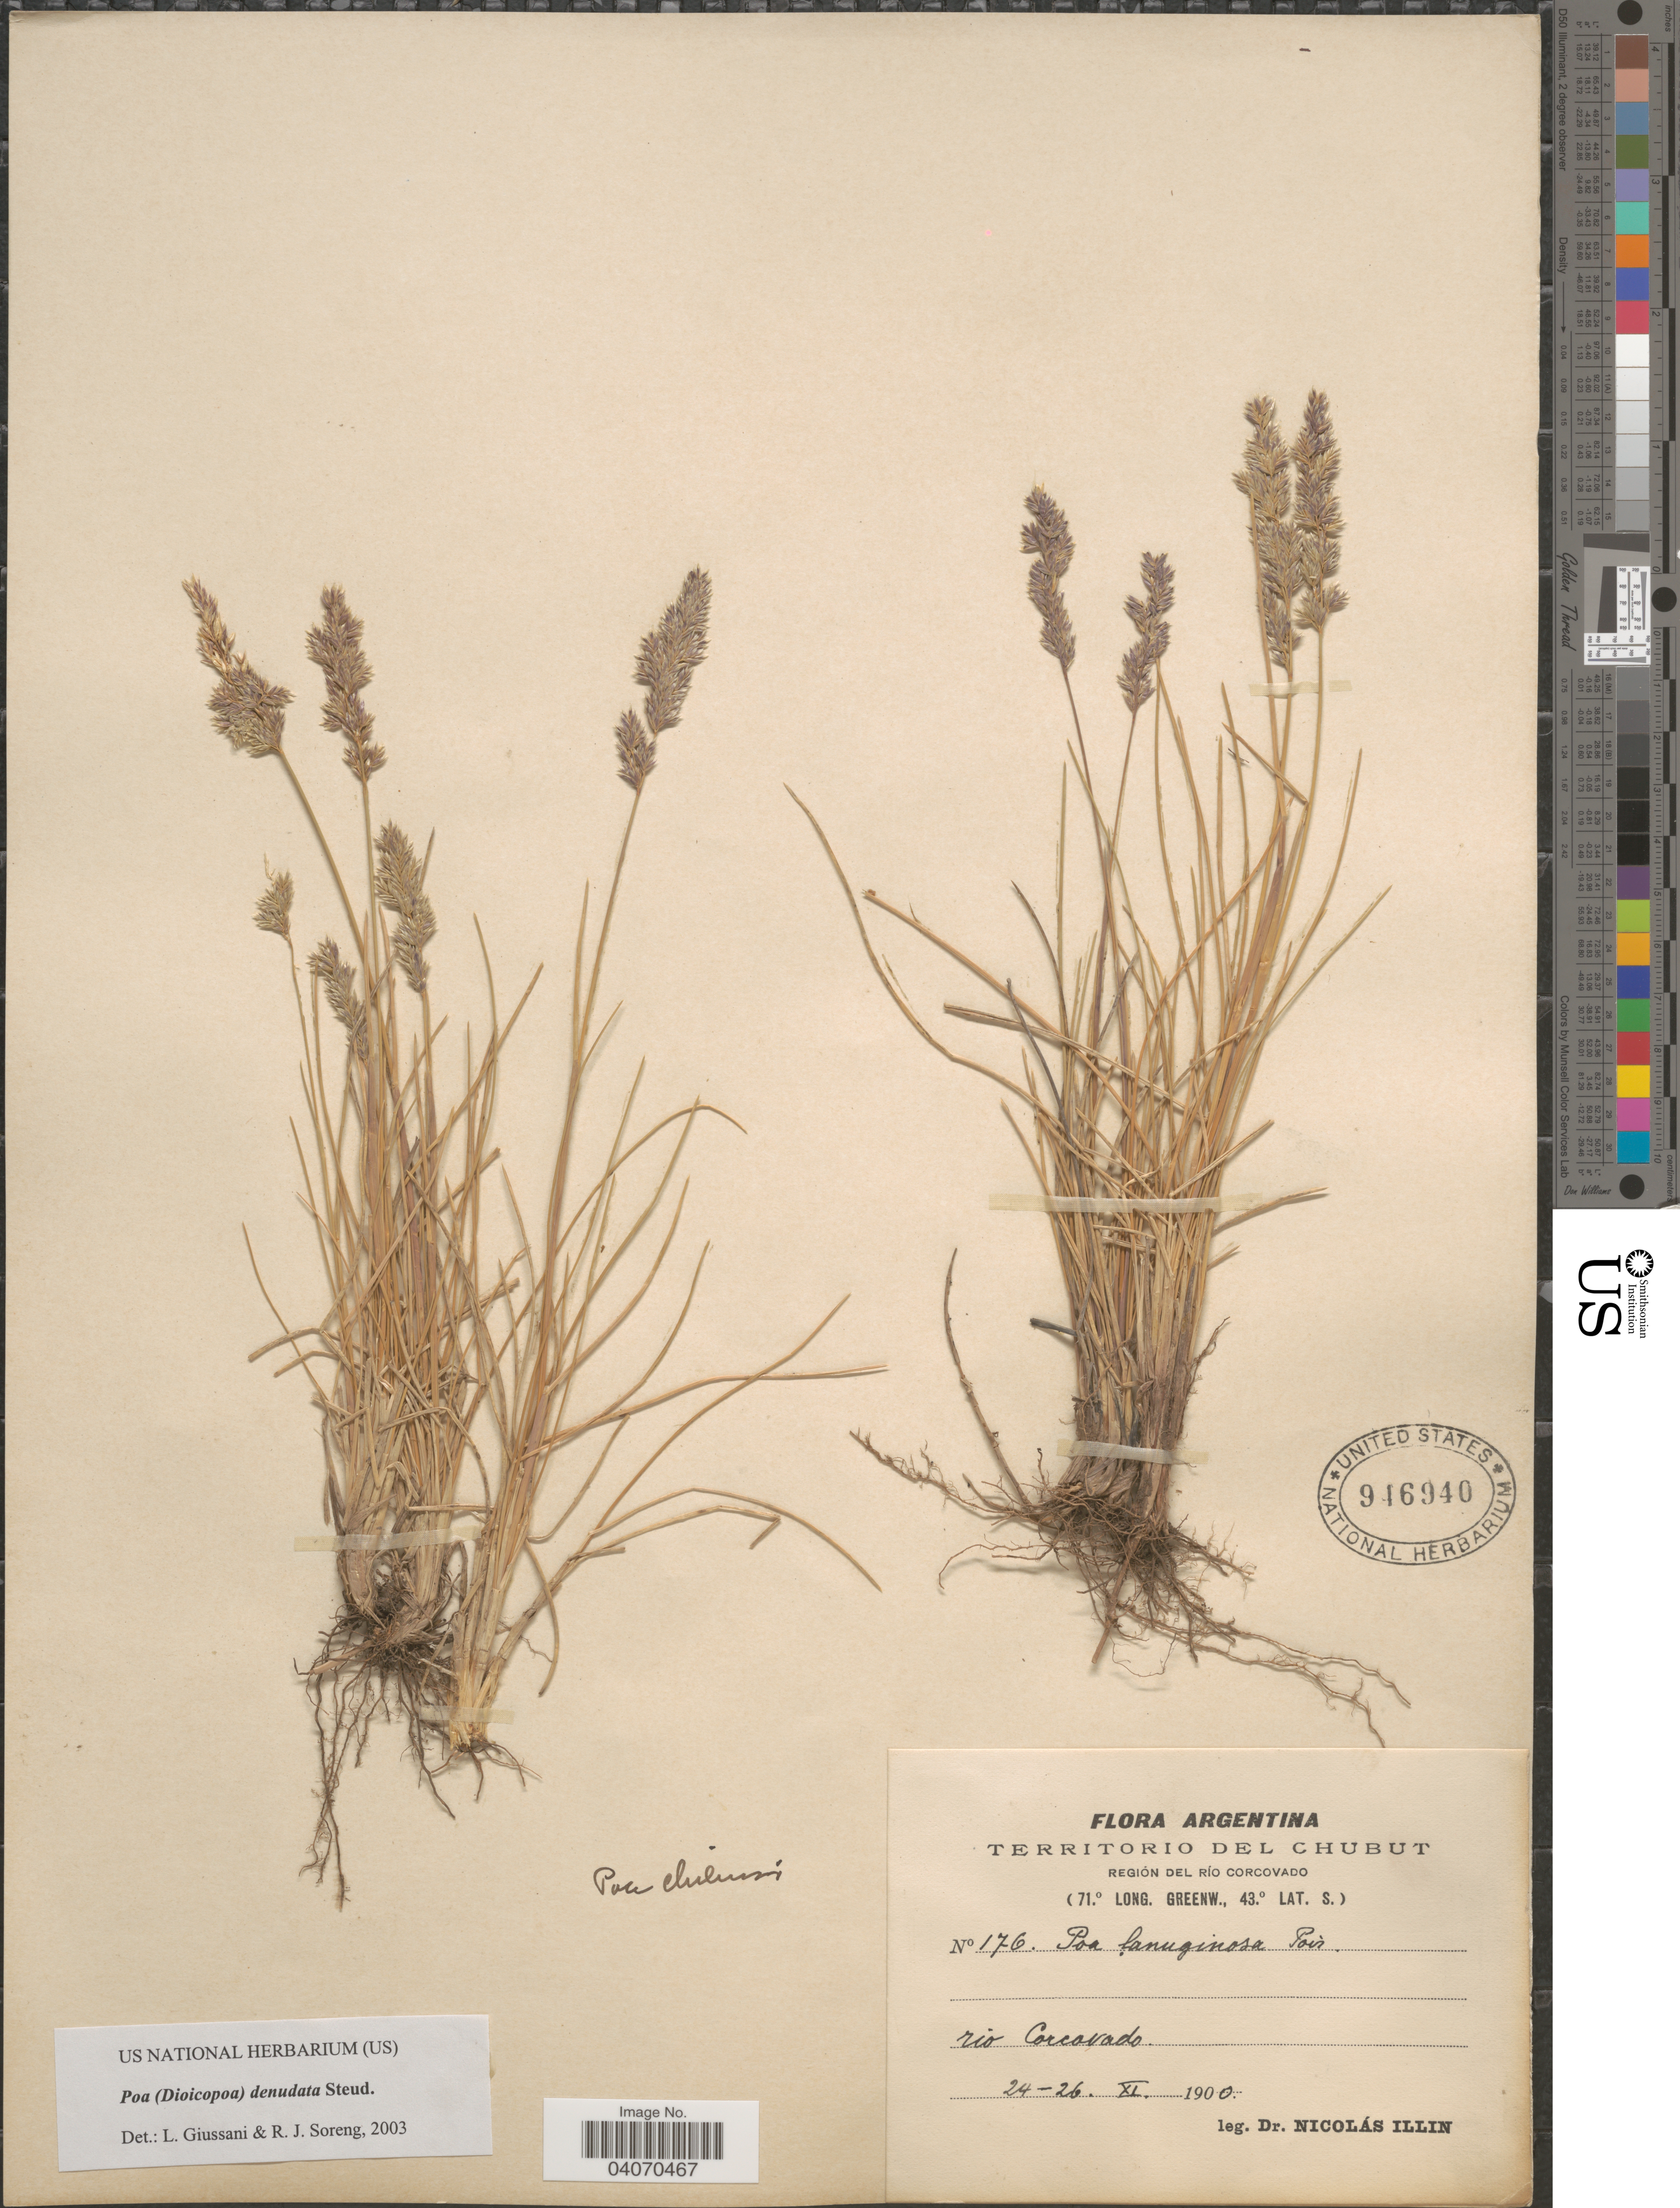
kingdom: Plantae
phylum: Tracheophyta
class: Liliopsida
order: Poales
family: Poaceae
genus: Poa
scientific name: Poa denudata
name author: Steud.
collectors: N. Illin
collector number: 176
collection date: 1900-11-24/1900-11-26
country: Argentina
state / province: Chubut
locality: Territorio del Chubut. Región del Río Corcovado. Rio Corcovado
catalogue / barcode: US 946940